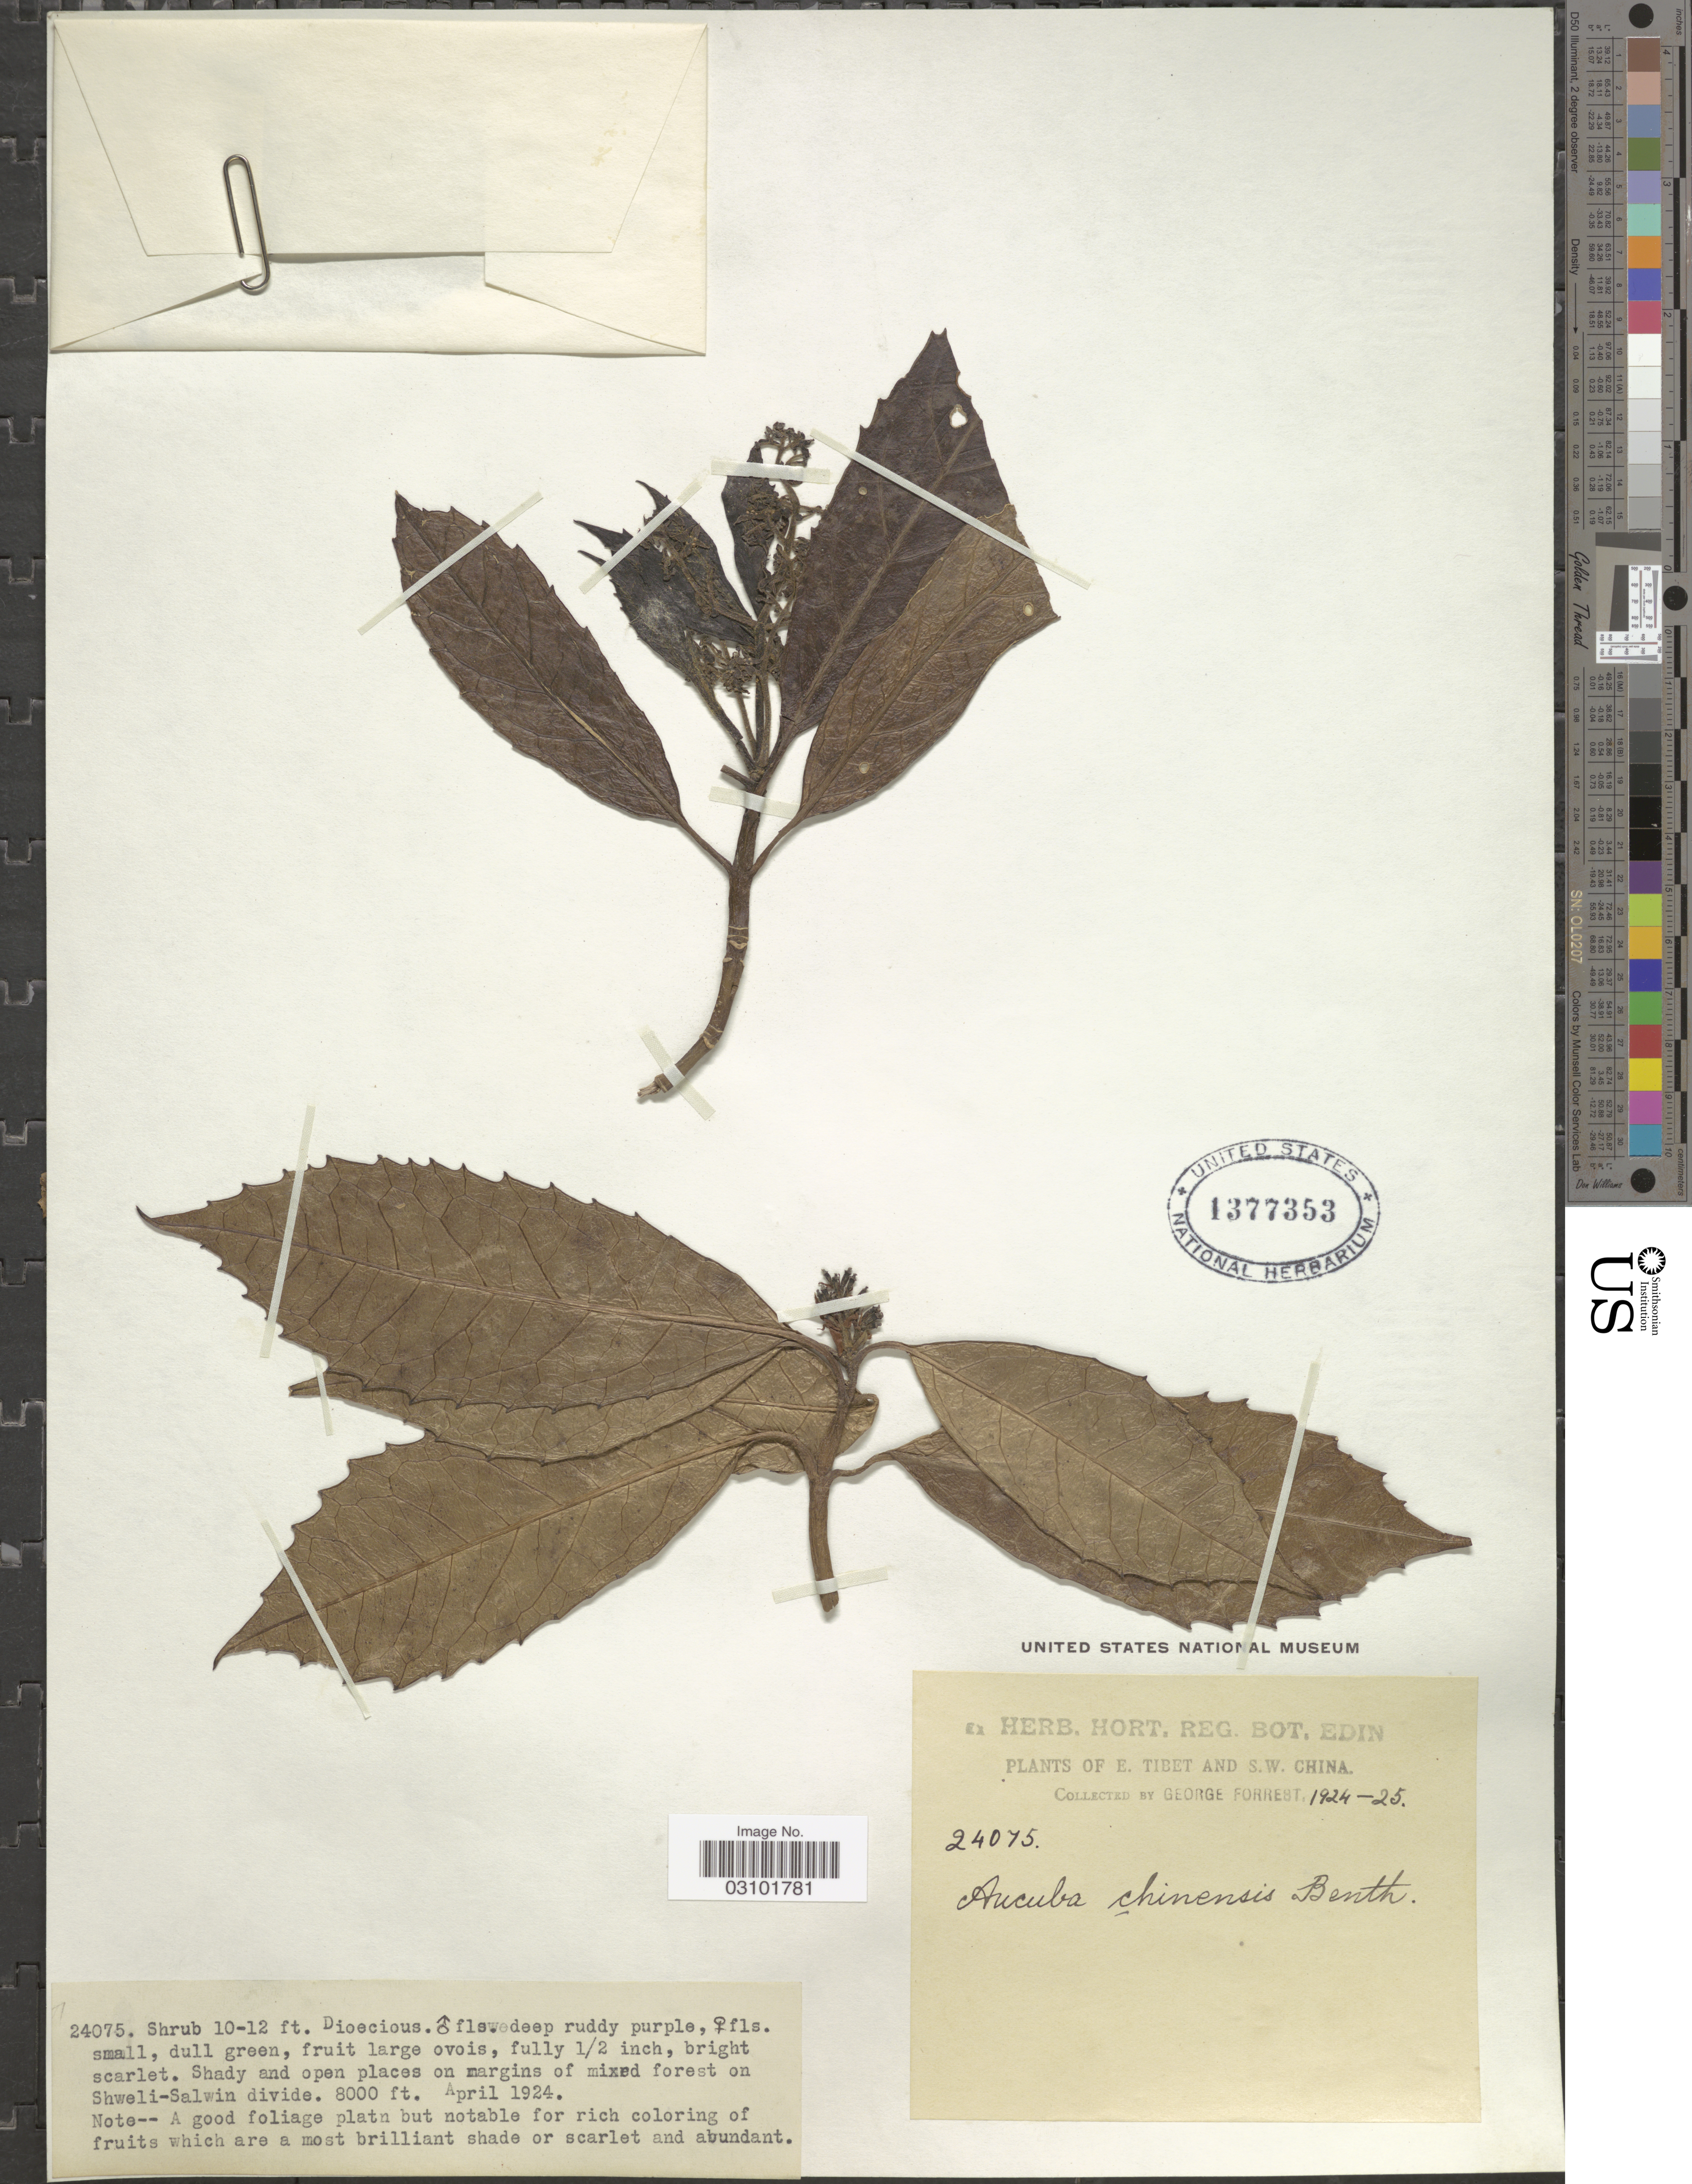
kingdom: Plantae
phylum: Tracheophyta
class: Magnoliopsida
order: Garryales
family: Garryaceae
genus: Aucuba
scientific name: Aucuba chinensis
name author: Benth.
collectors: G. Forrest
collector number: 24075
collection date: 1924-04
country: China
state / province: Xizang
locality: E. Tibet and S. W. China. On Shweli-Salwin divide.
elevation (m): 2438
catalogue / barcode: US 1377353